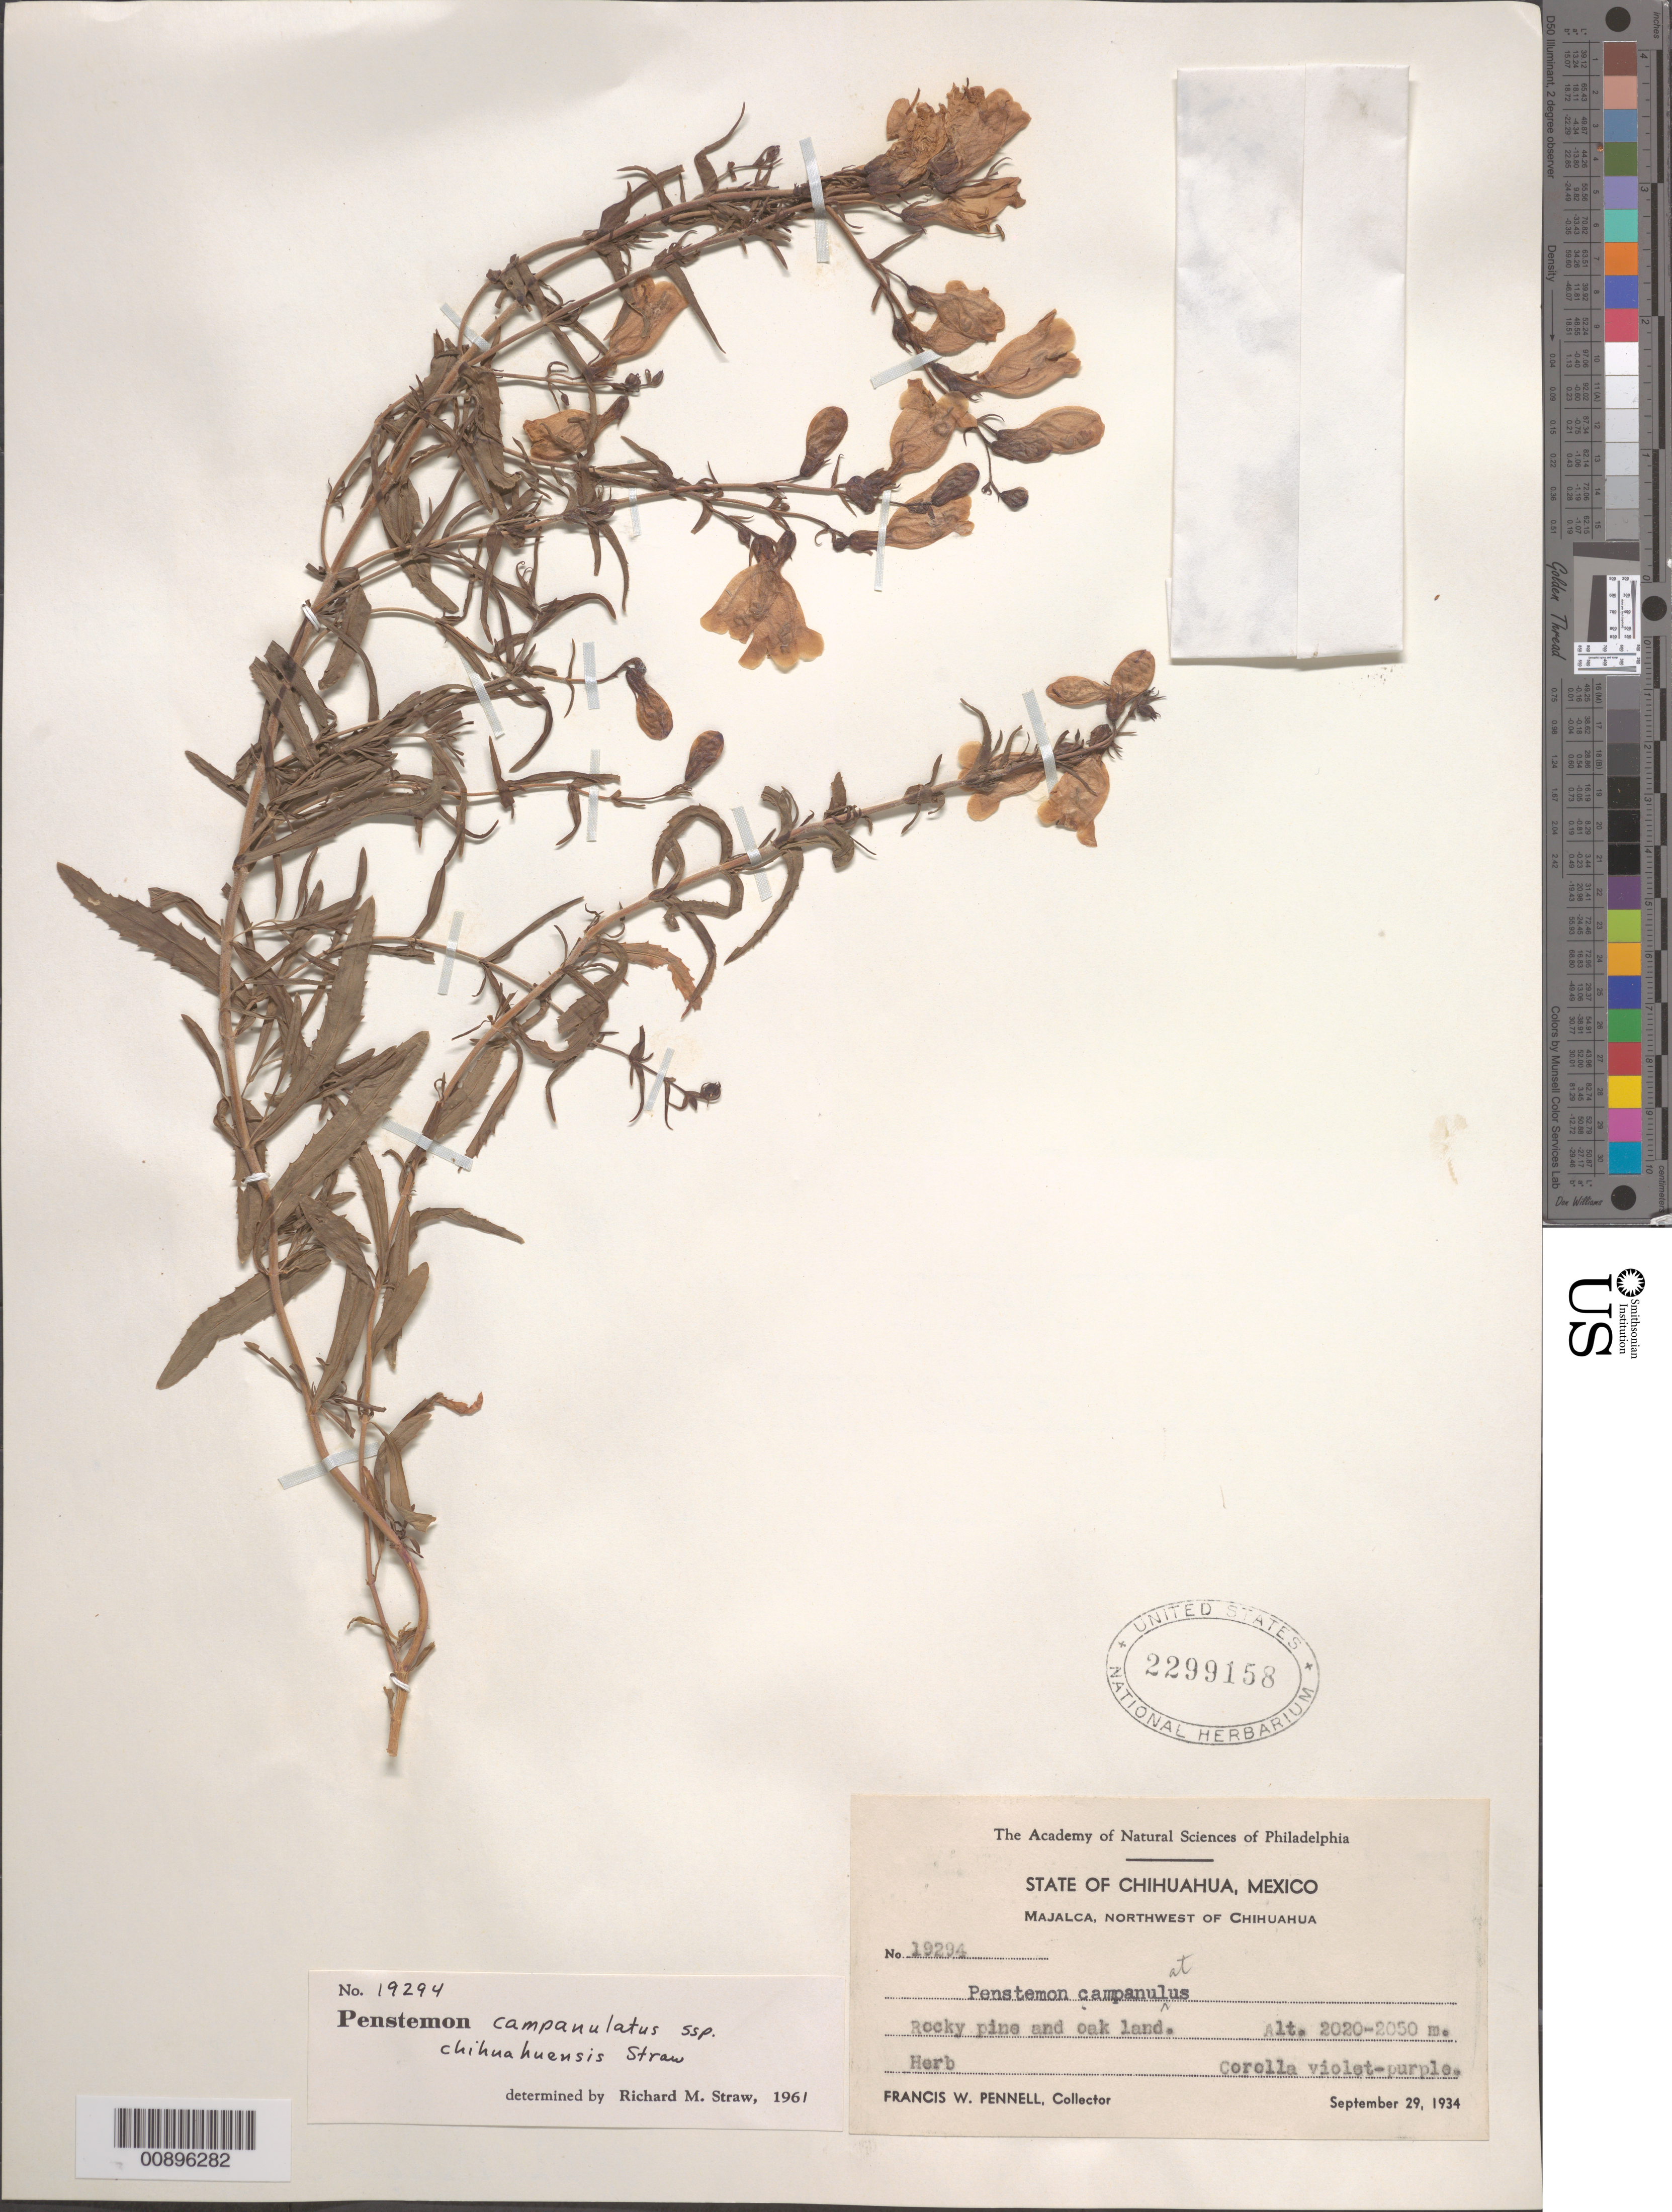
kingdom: Plantae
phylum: Tracheophyta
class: Magnoliopsida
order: Lamiales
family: Plantaginaceae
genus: Penstemon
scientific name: Penstemon campanulatus subsp. chihuahuensis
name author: Straw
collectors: F. W. Pennell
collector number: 19294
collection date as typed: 29 Sep 1934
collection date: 1934-09-29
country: Mexico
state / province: Chihuahua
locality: Majalca, northwest of Chihuahua.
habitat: Rocky pine and oak land.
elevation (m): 2050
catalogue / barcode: US 2299158